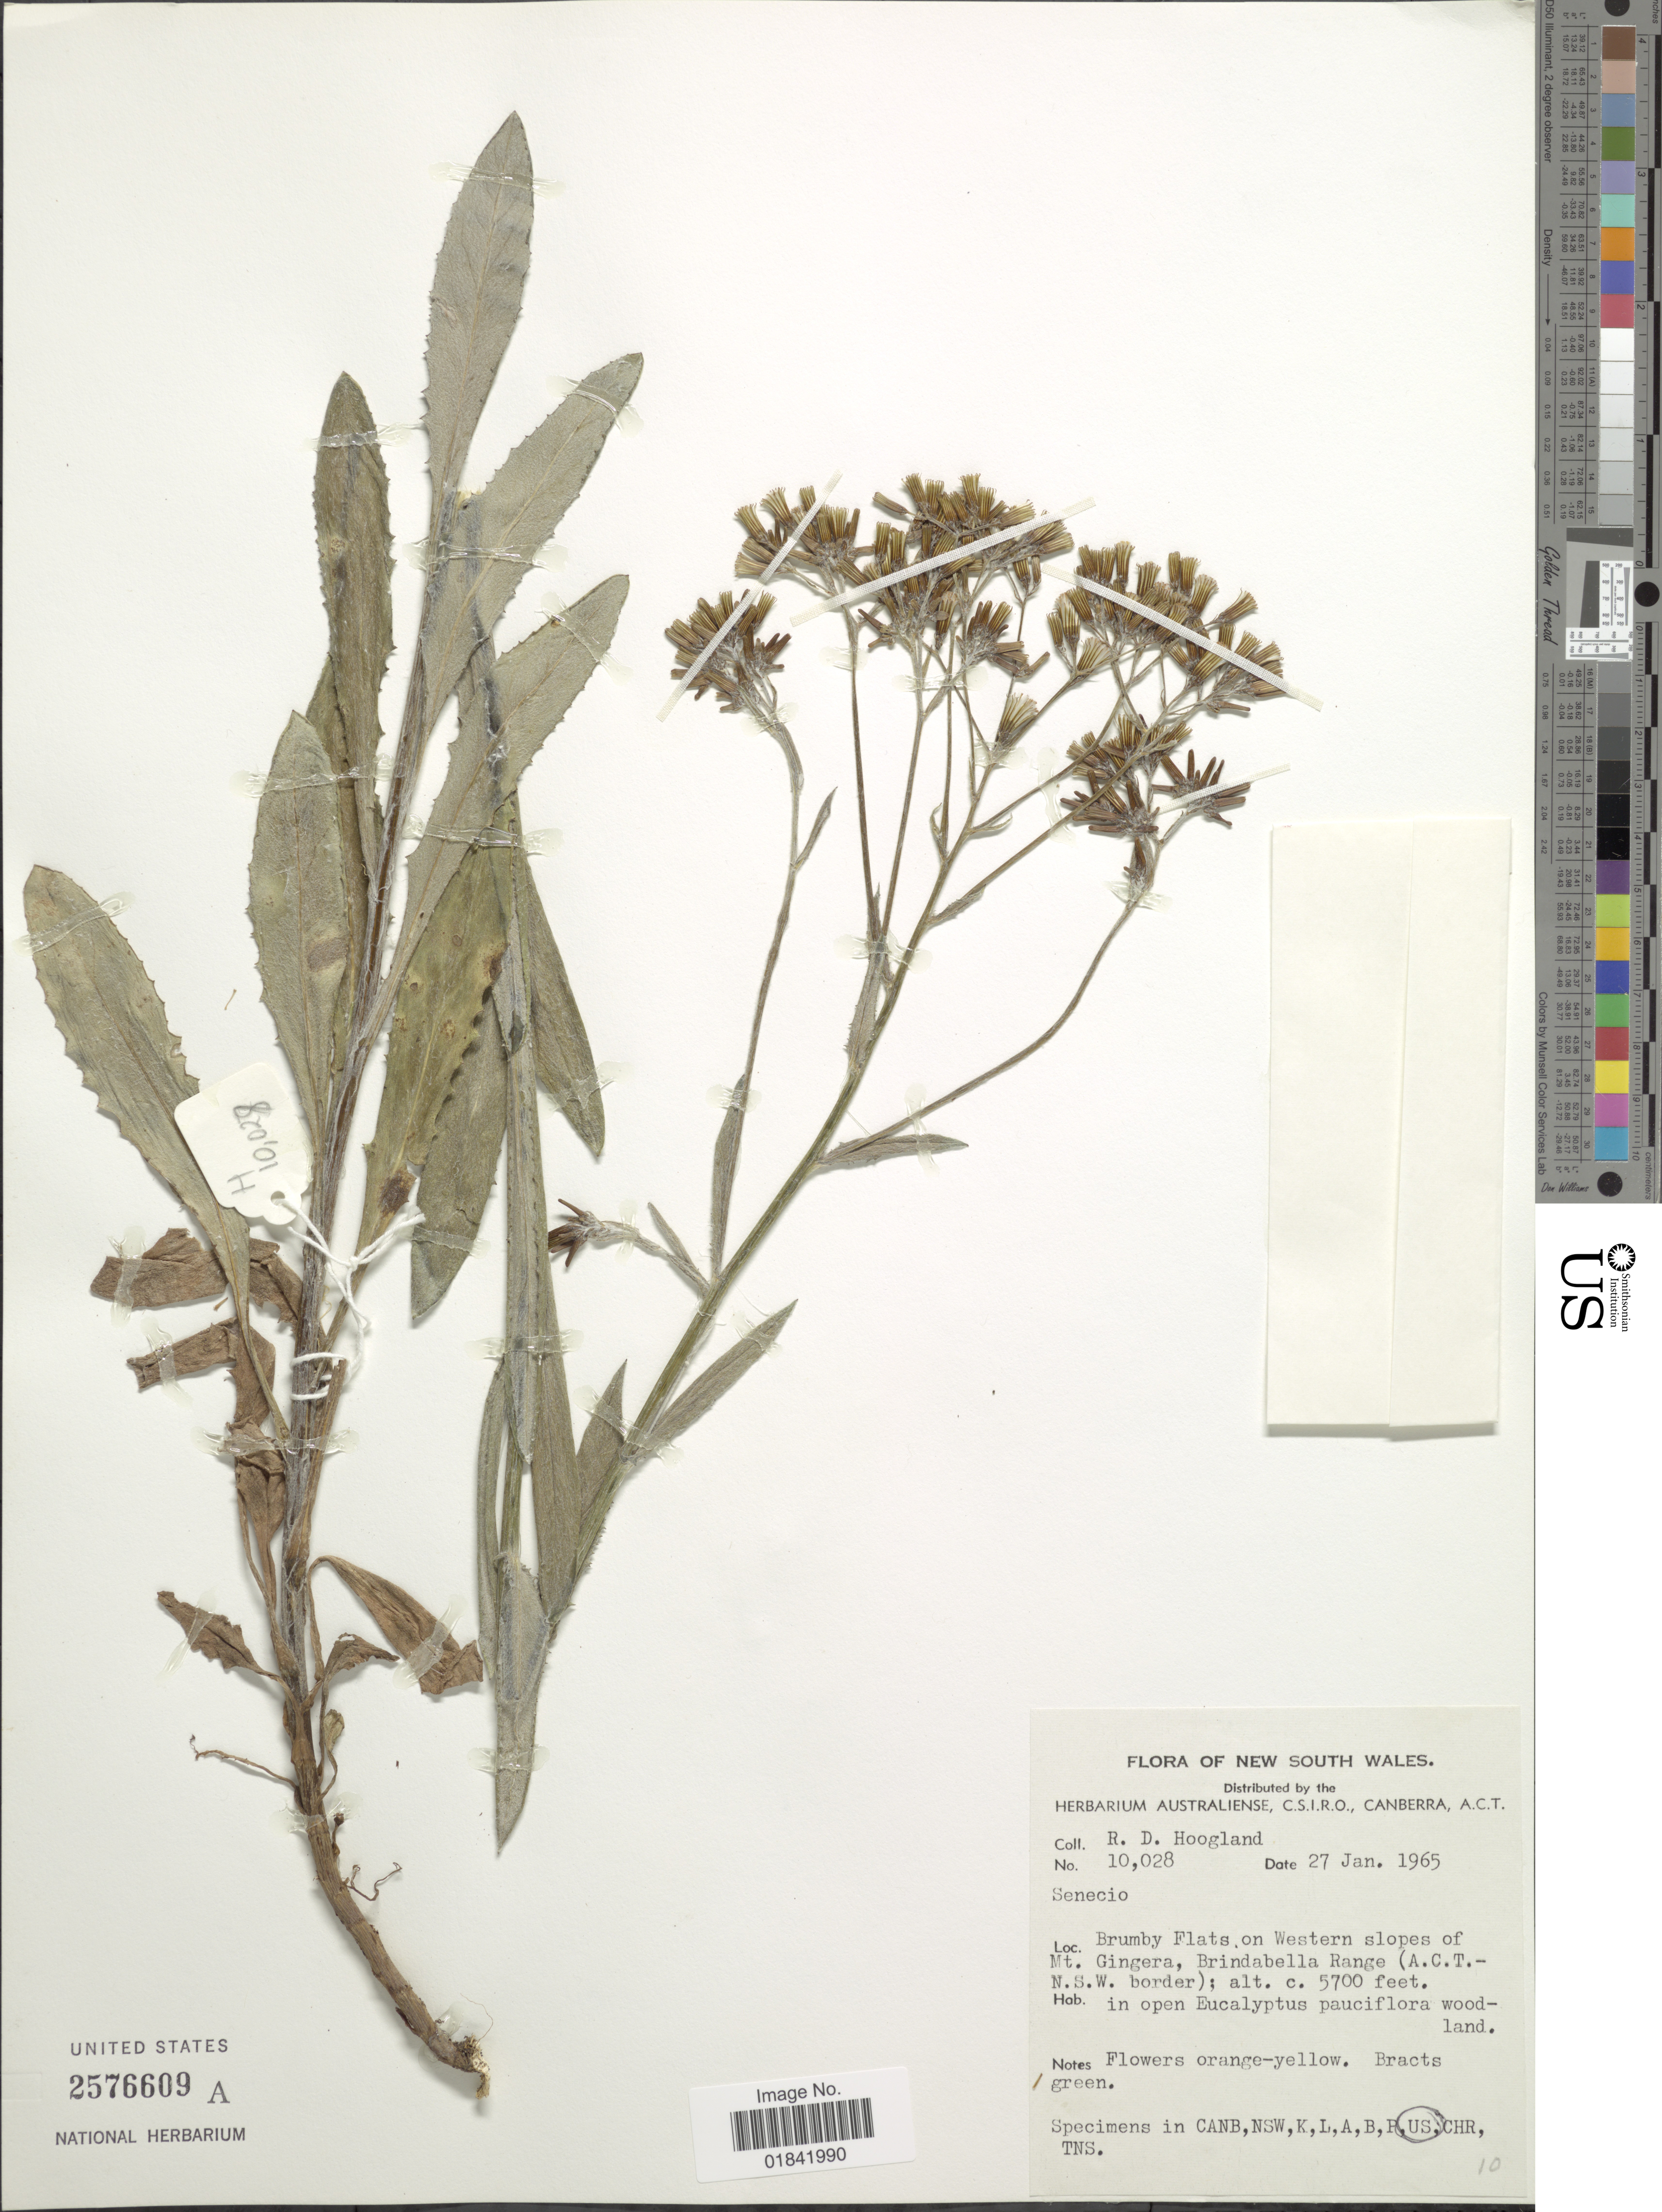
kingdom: Plantae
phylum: Tracheophyta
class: Magnoliopsida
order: Asterales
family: Asteraceae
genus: Senecio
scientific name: Senecio sp.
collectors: R. D. Hoogland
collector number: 10028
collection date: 1965-01-27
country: Australia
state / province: New South Wales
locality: Brumby Flats on Western slopes of Mt. Gingera, Brindabella Range (A. C. T-N. S. W. border)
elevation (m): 1737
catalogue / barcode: US 2576609A